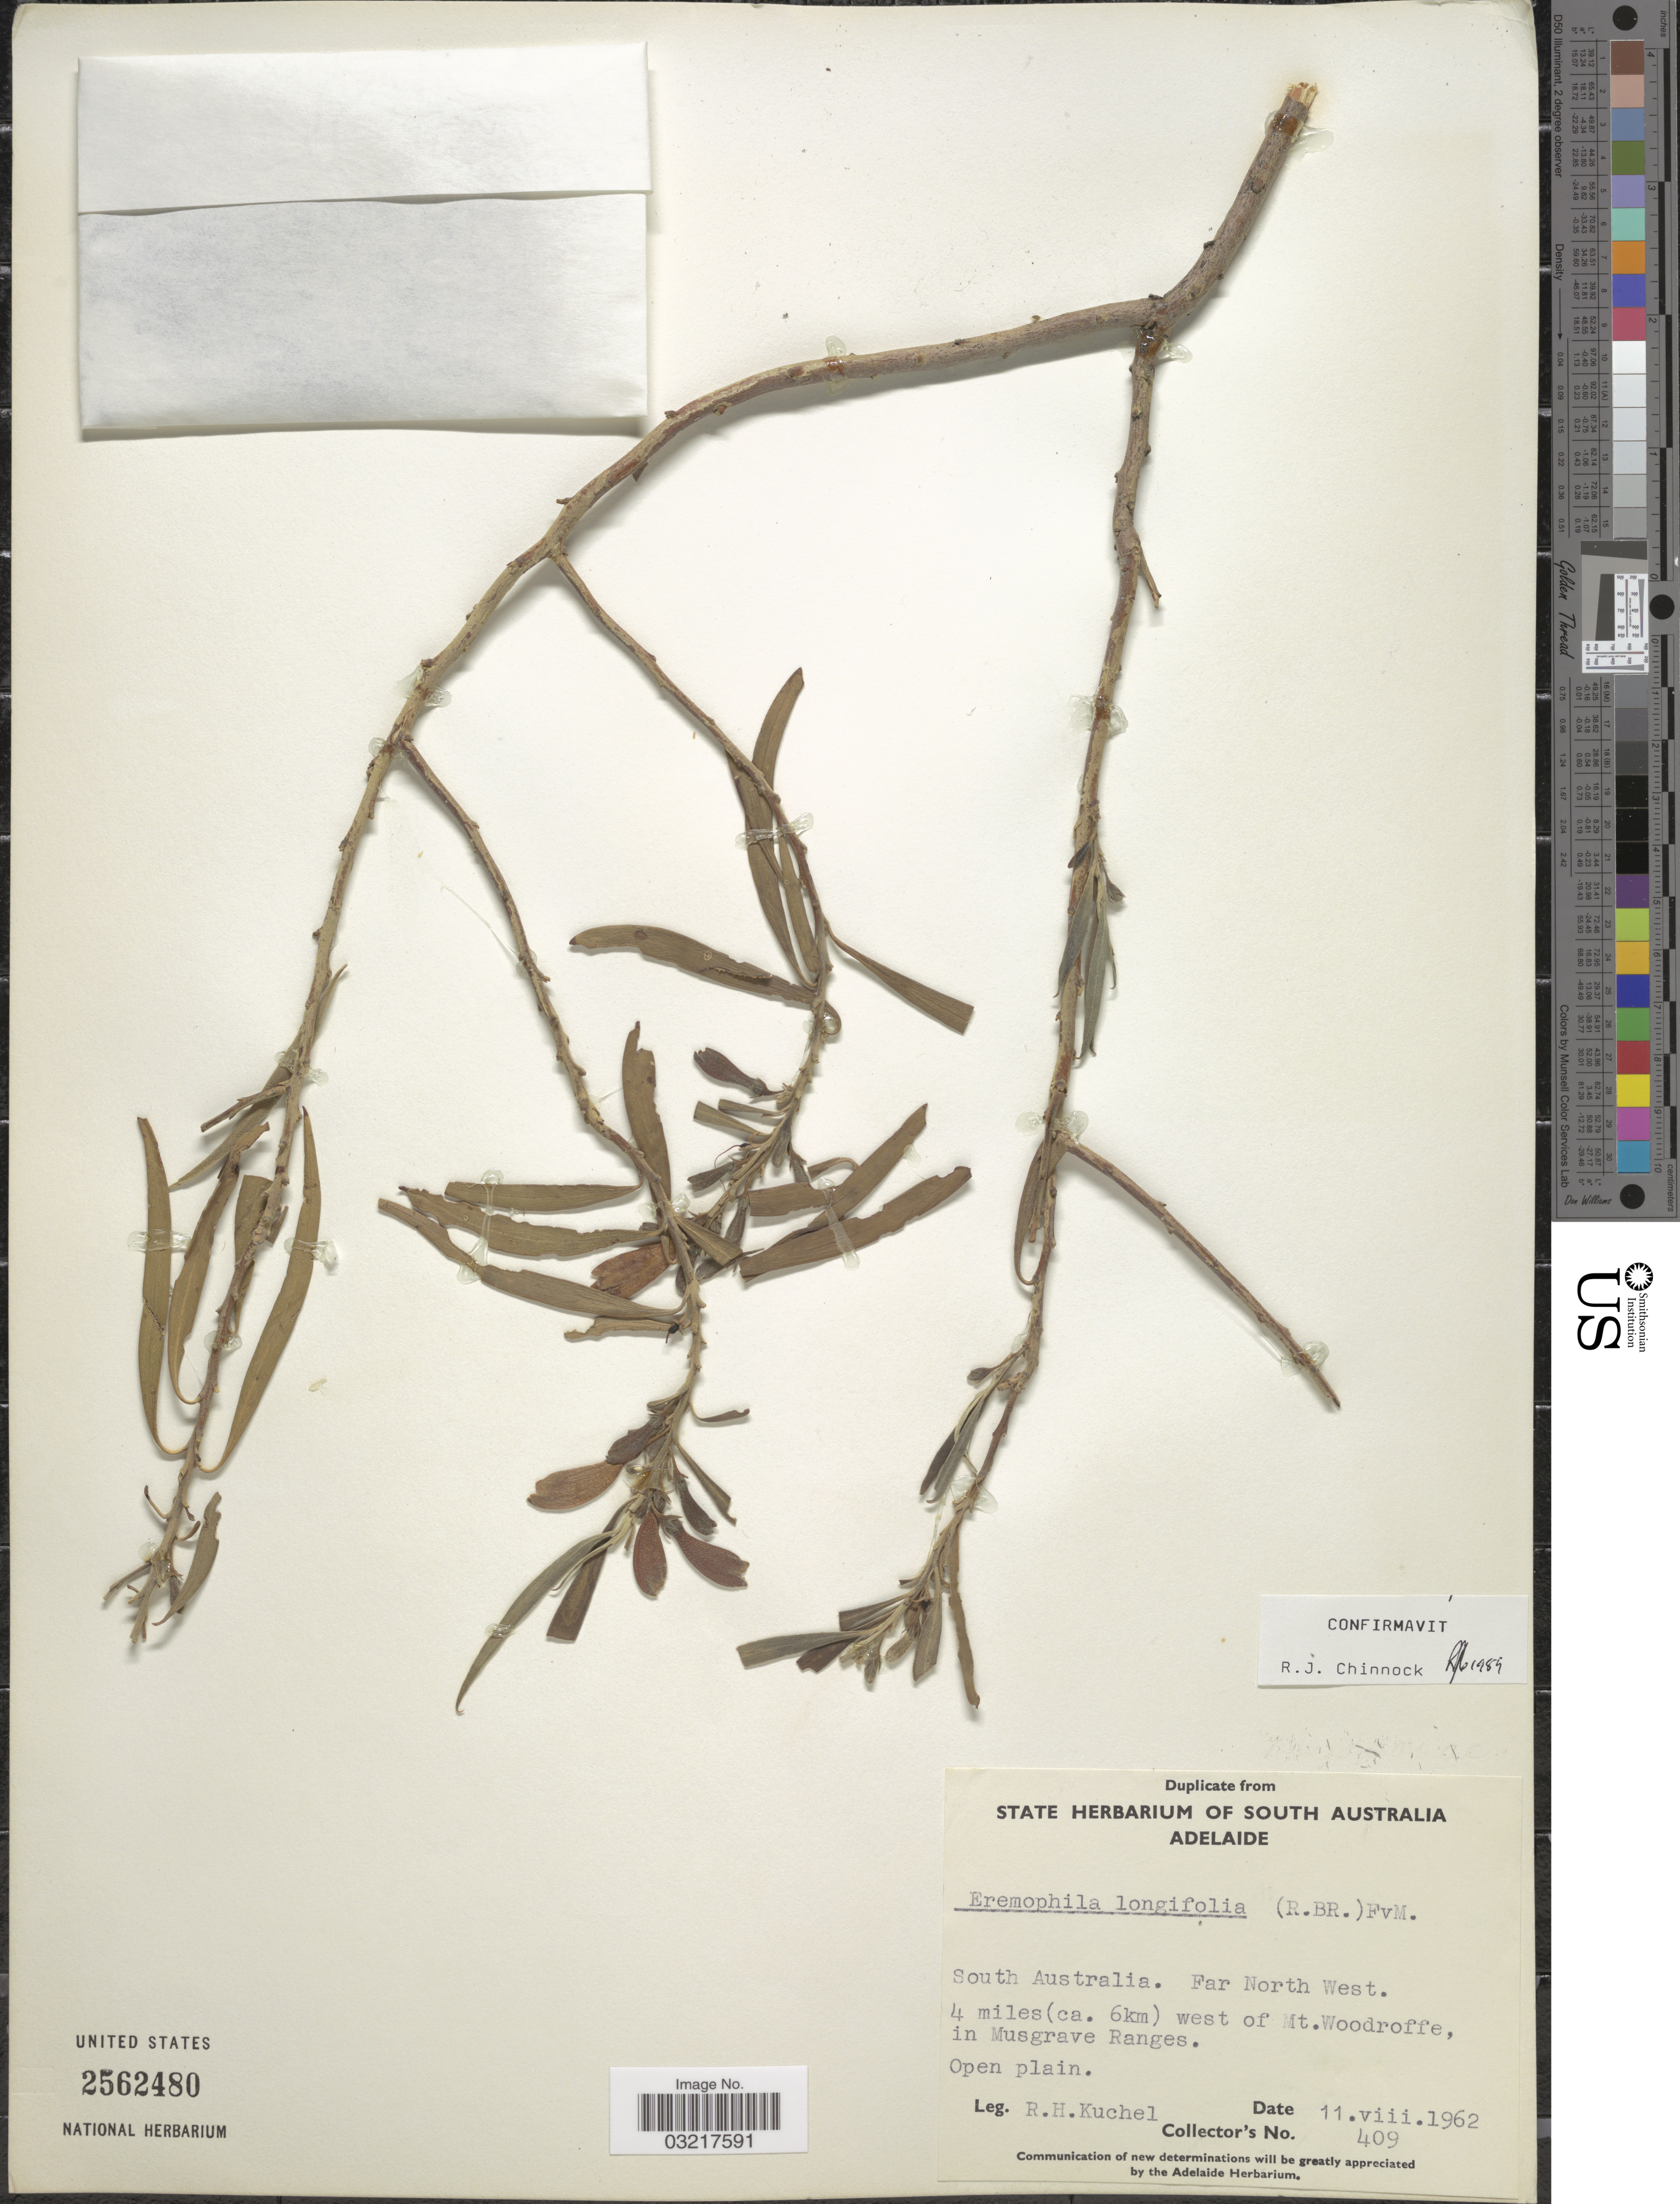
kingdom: Plantae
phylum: Tracheophyta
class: Magnoliopsida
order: Lamiales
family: Scrophulariaceae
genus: Eremophila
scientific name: Eremophila longifolia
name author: (R. Br.) F. Muell.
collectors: R. Kuchel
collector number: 409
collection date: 1962-08-11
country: Australia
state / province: South Australia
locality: Far North West. 4 miles (ca. 6km) west of Mt. Woodroffe, in Musgrave Ranges.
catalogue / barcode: US 2562480